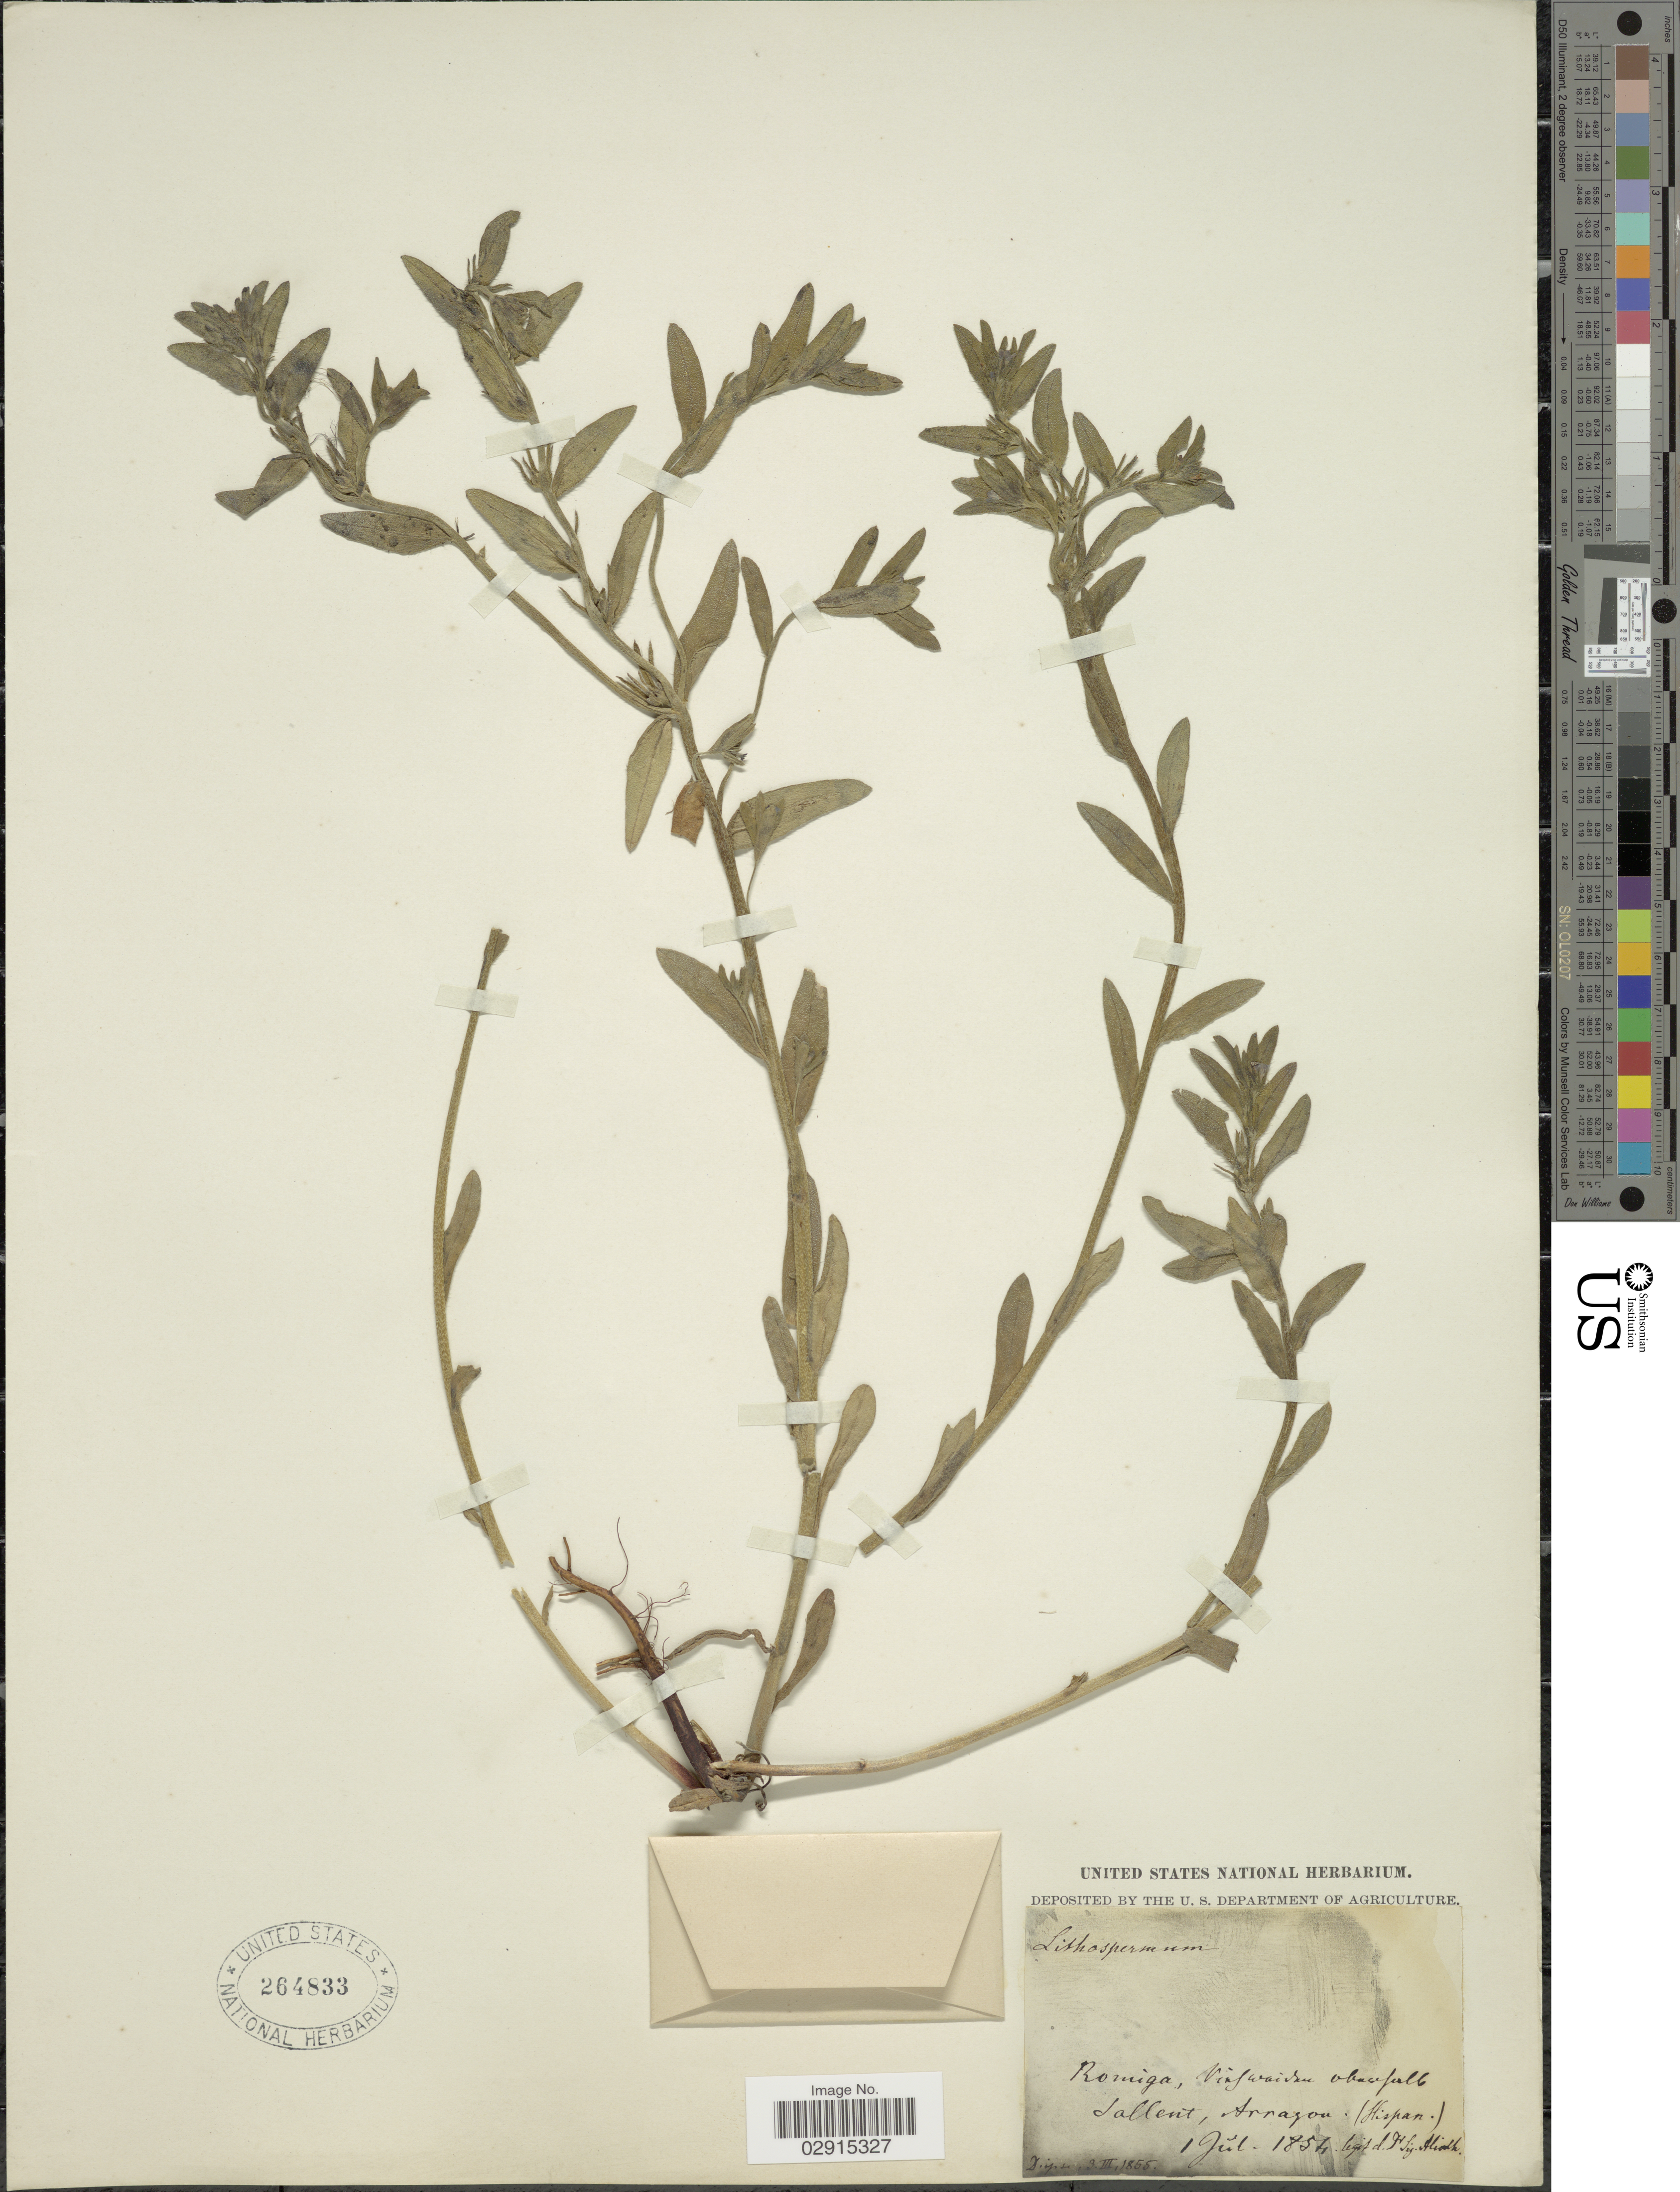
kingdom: Plantae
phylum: Tracheophyta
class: Magnoliopsida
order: Boraginales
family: Boraginaceae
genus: Lithospermum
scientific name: Lithospermum sp.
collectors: Alioth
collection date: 1854-07-01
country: Spain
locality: Gallent, Arragon (Hispan.)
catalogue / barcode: US 264833